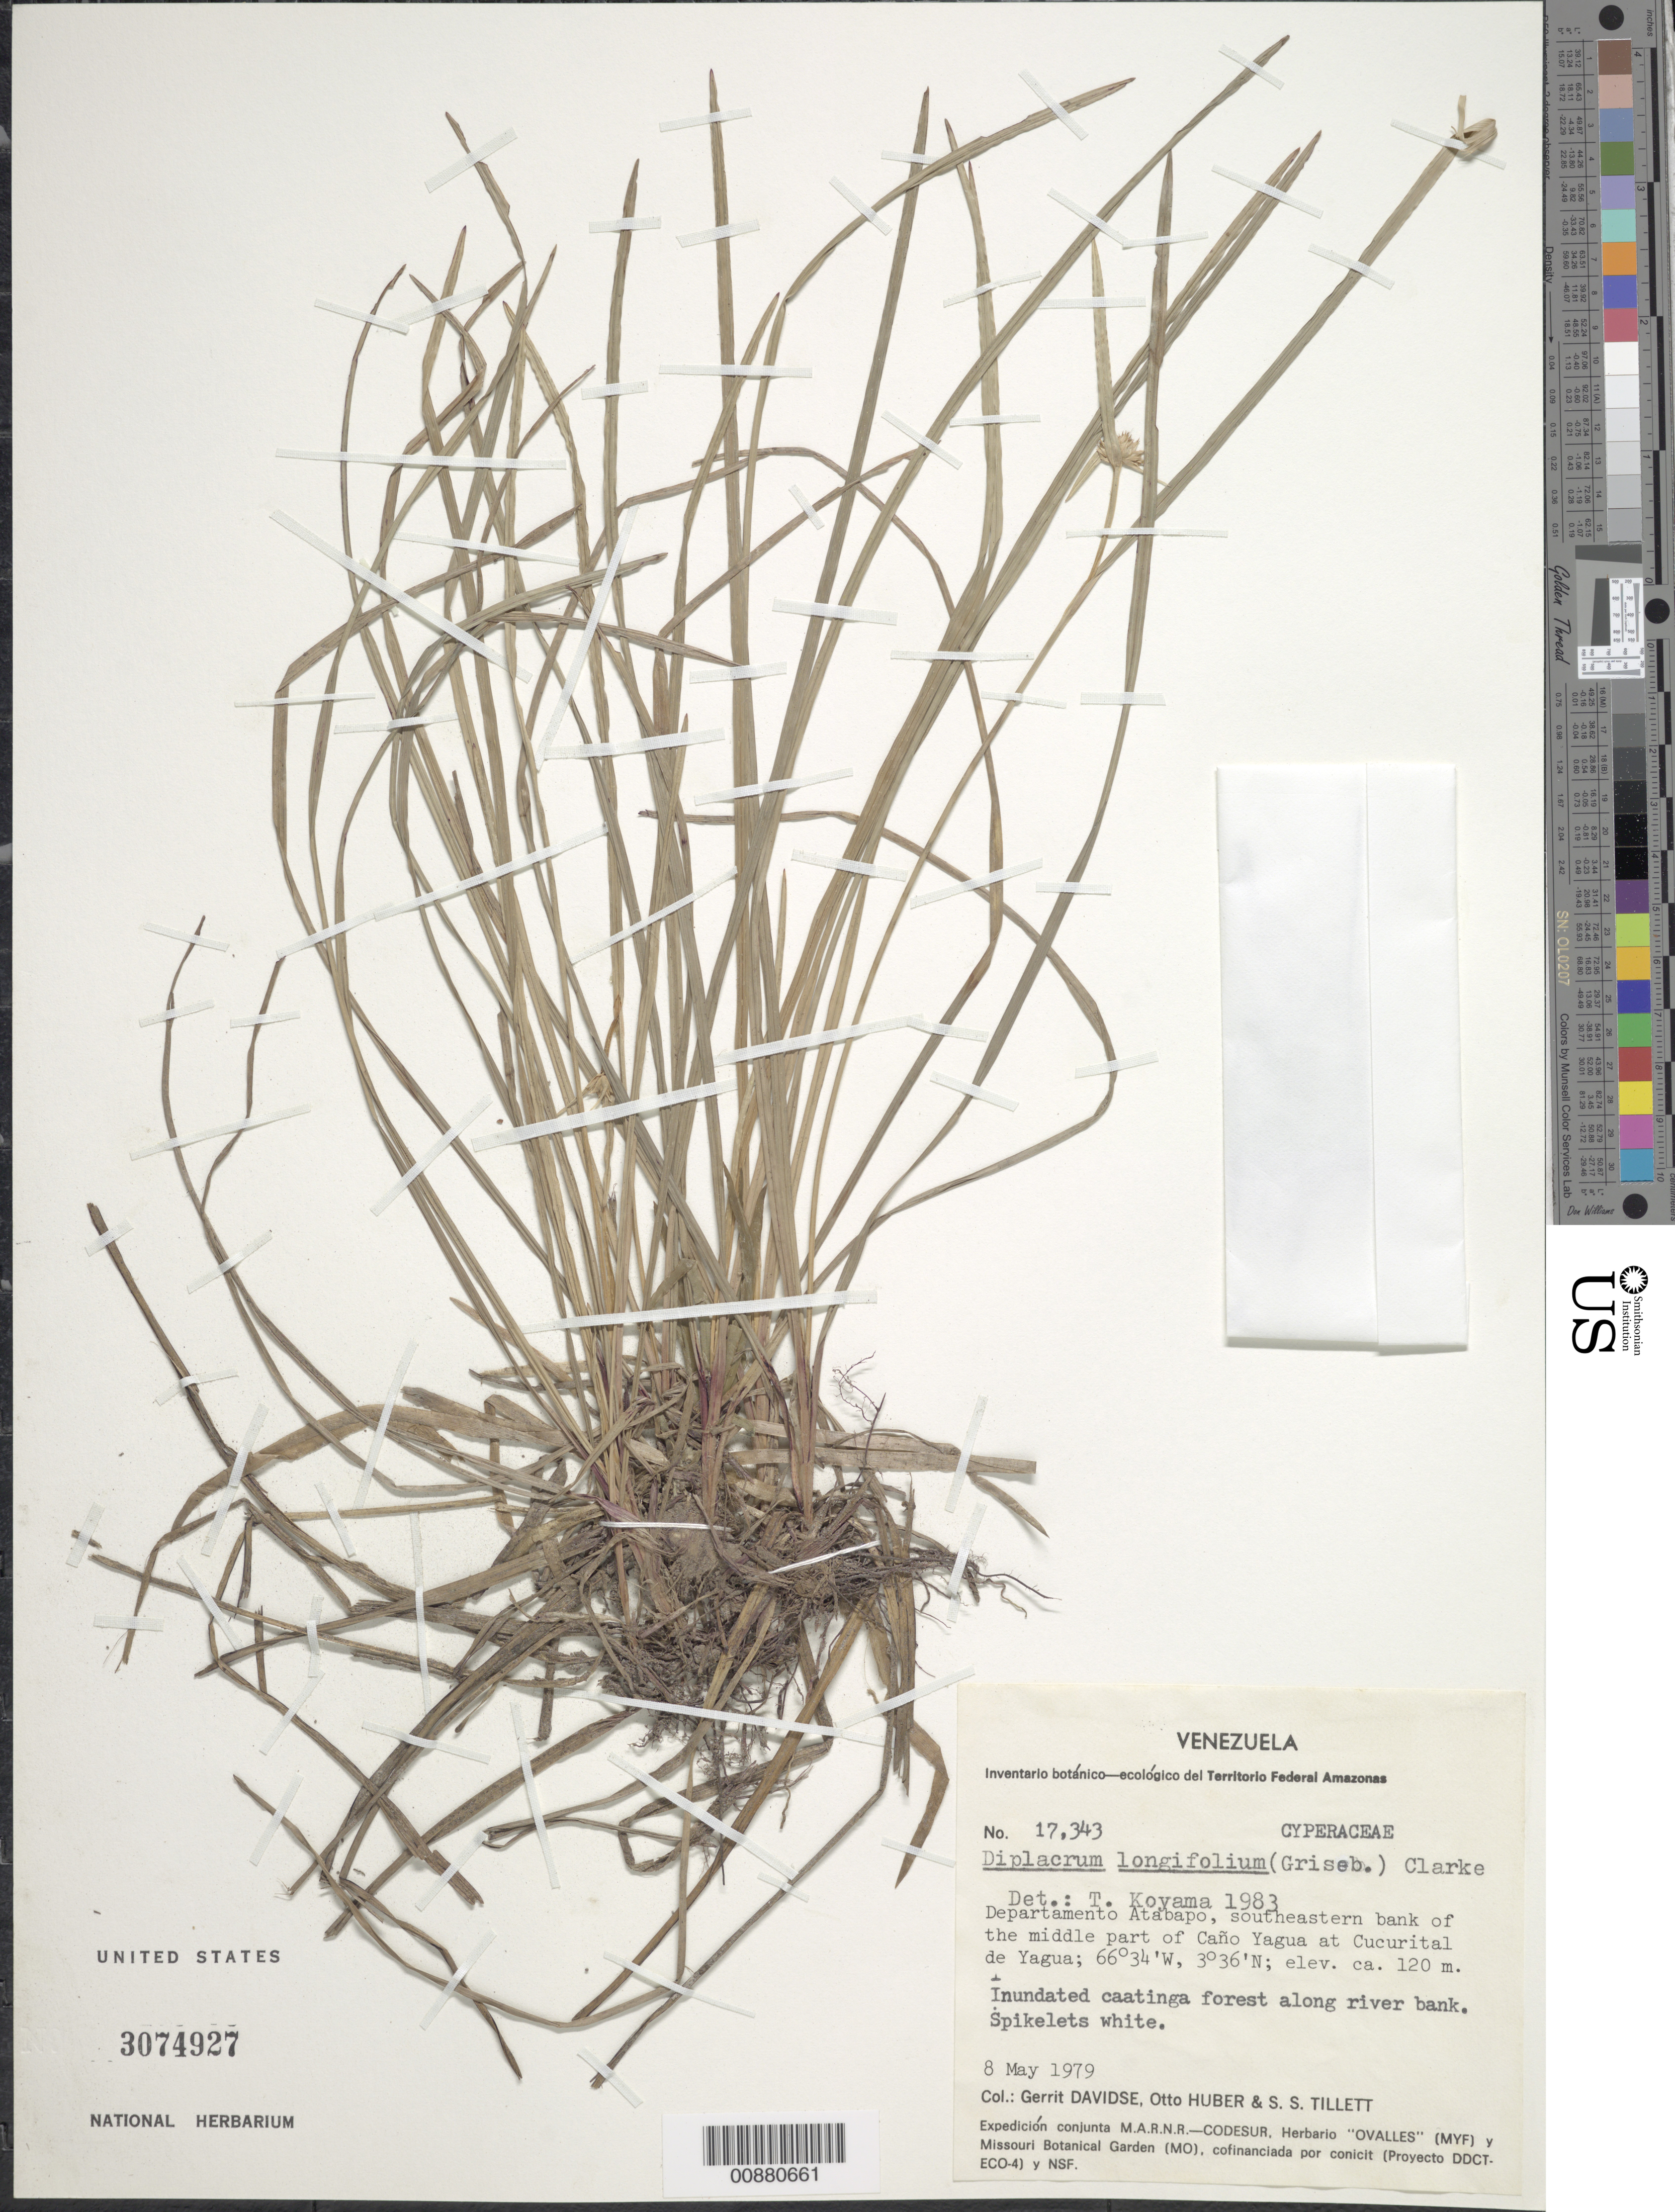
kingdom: Plantae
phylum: Tracheophyta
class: Liliopsida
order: Poales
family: Cyperaceae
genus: Diplacrum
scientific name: Diplacrum capitatum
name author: (Willd.) Boeckeler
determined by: Strong, Mark T., (BOT), Smithsonian Institution - National Museum of Natural History (UNITED STATES)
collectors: G. Davidse, O. Huber & S. S. Tillett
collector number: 17343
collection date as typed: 8-May-79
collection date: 1979-05-08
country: Venezuela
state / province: Amazonas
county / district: Atabapo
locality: Cucurital de Yagua, SE bank of the middle part of Caño Yagua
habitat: Inundated caatinga forest along river bank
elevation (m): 120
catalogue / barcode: US 3074927